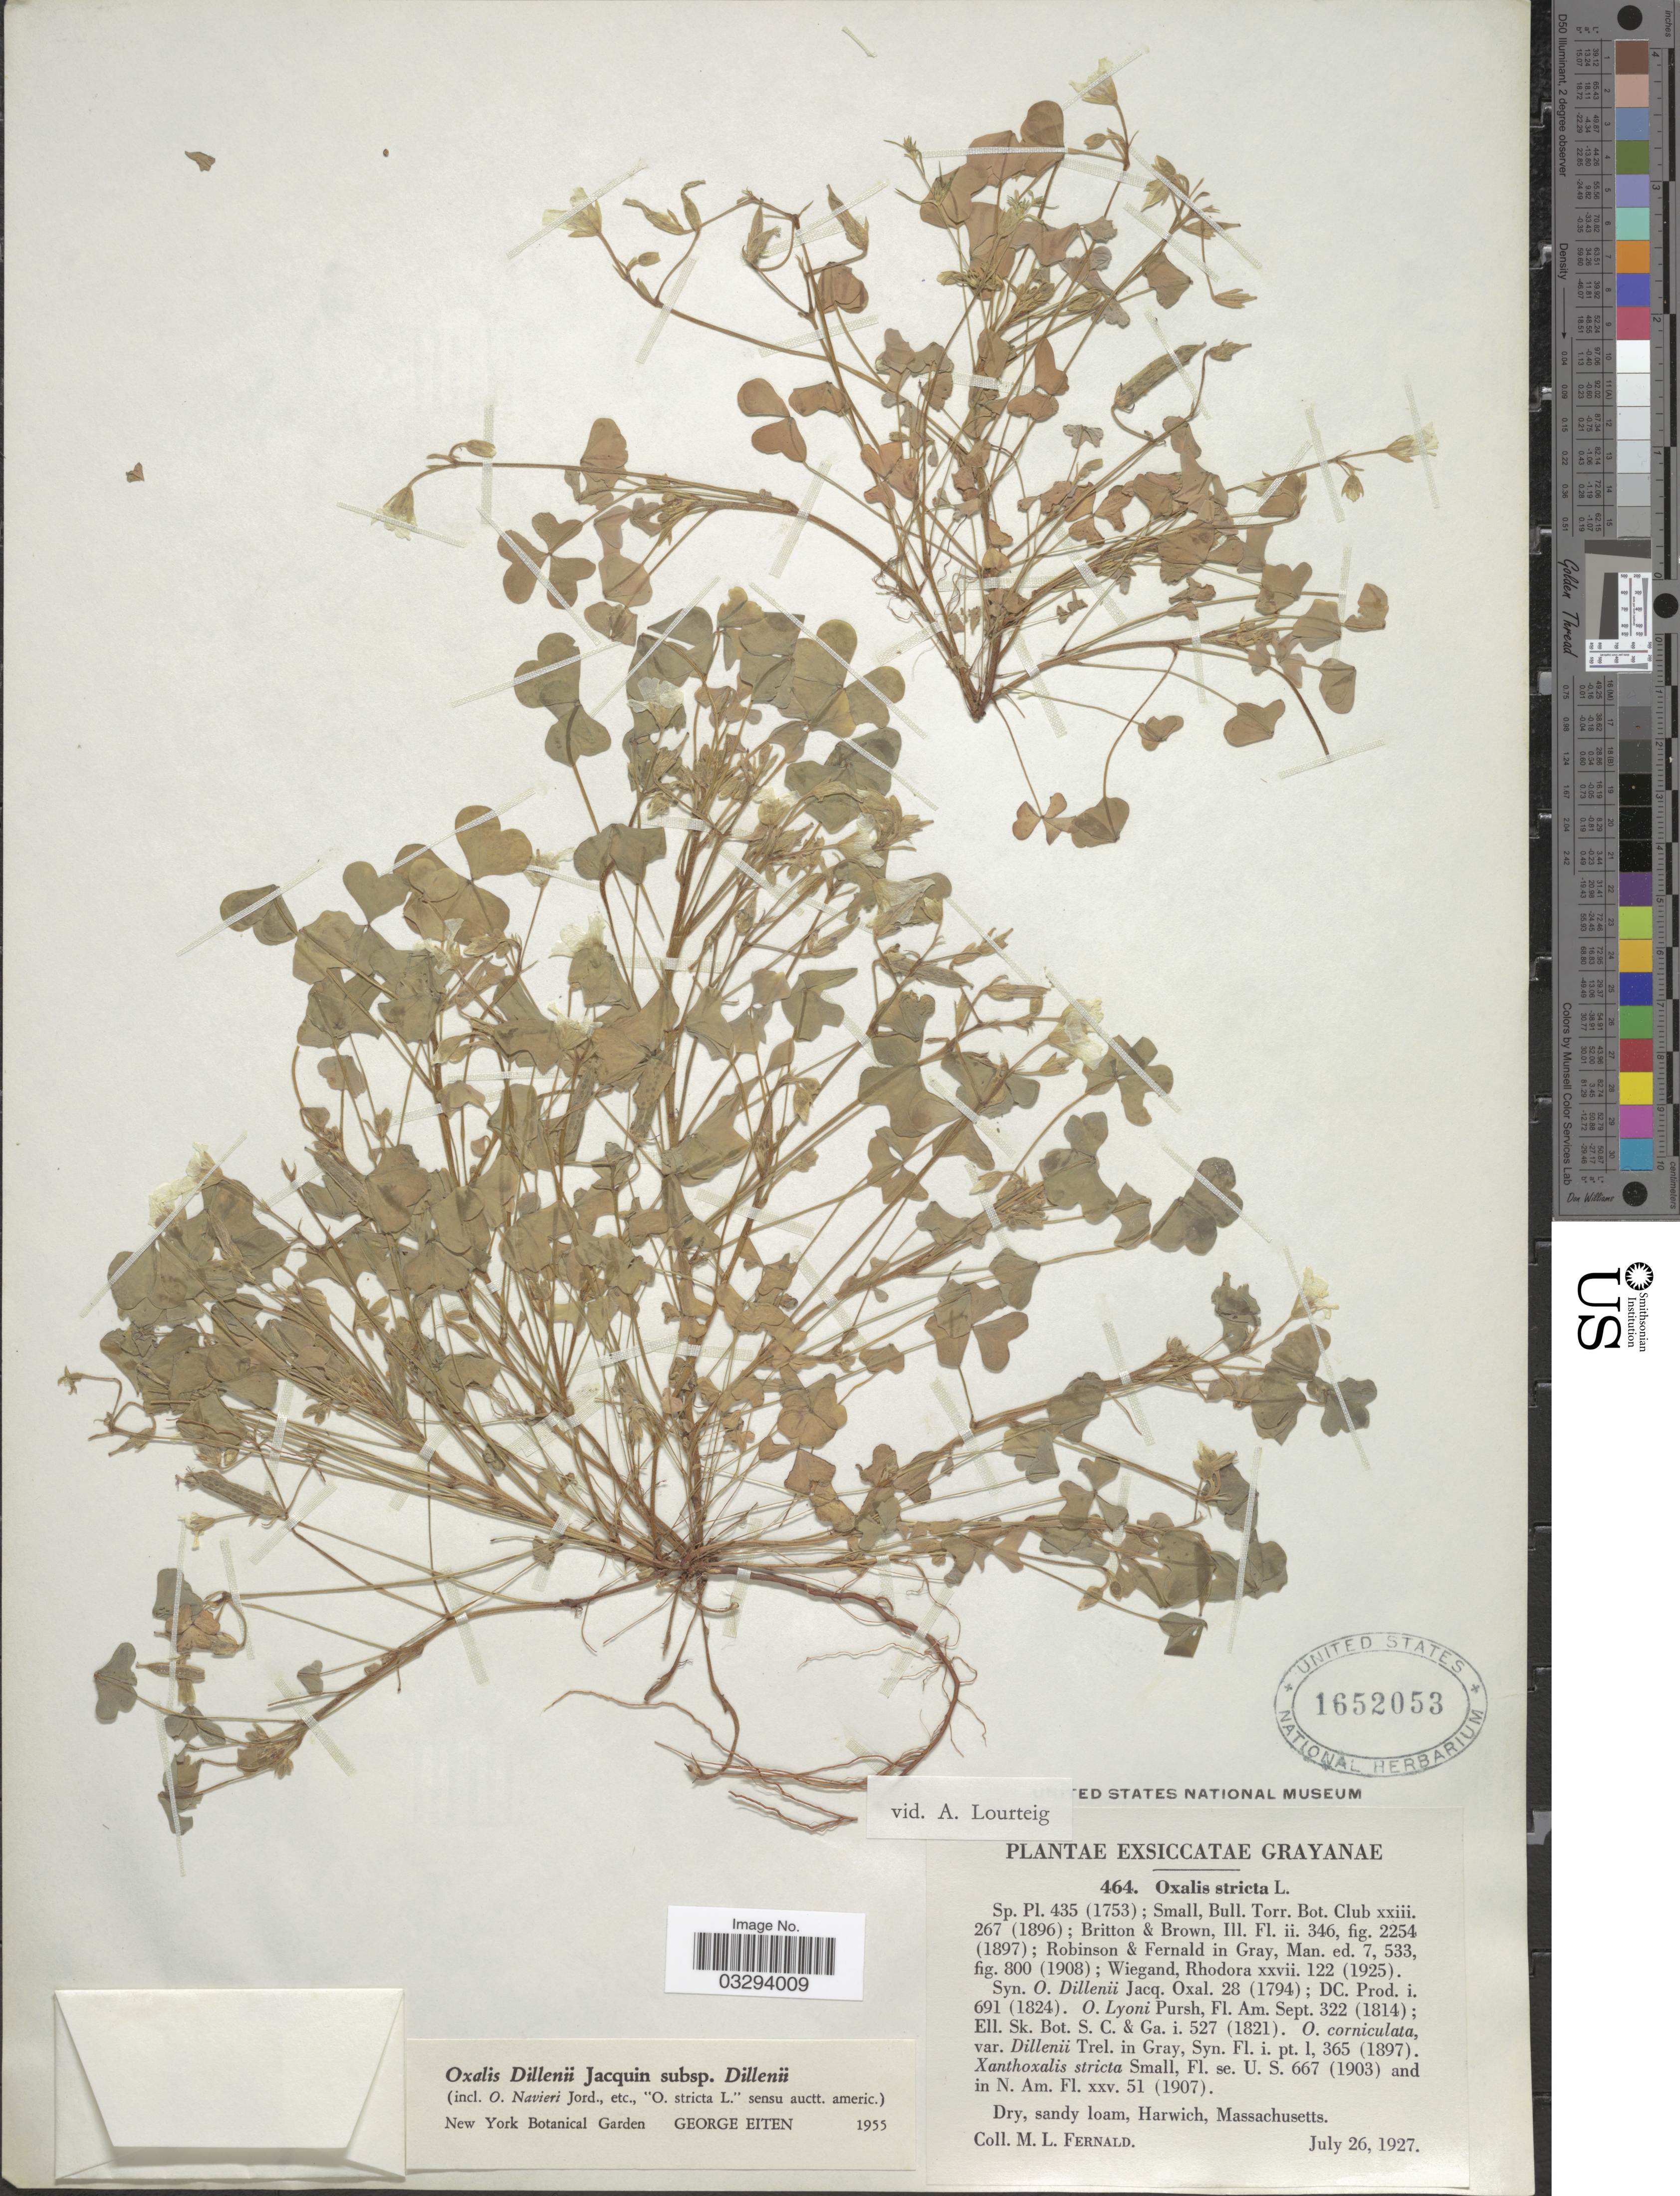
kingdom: Plantae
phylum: Tracheophyta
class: Magnoliopsida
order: Oxalidales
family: Oxalidaceae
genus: Oxalis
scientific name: Oxalis sp.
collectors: M. L. Fernald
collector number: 464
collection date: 1927-07-26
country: United States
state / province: Massachusetts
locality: Harwich.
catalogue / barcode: US 1652053